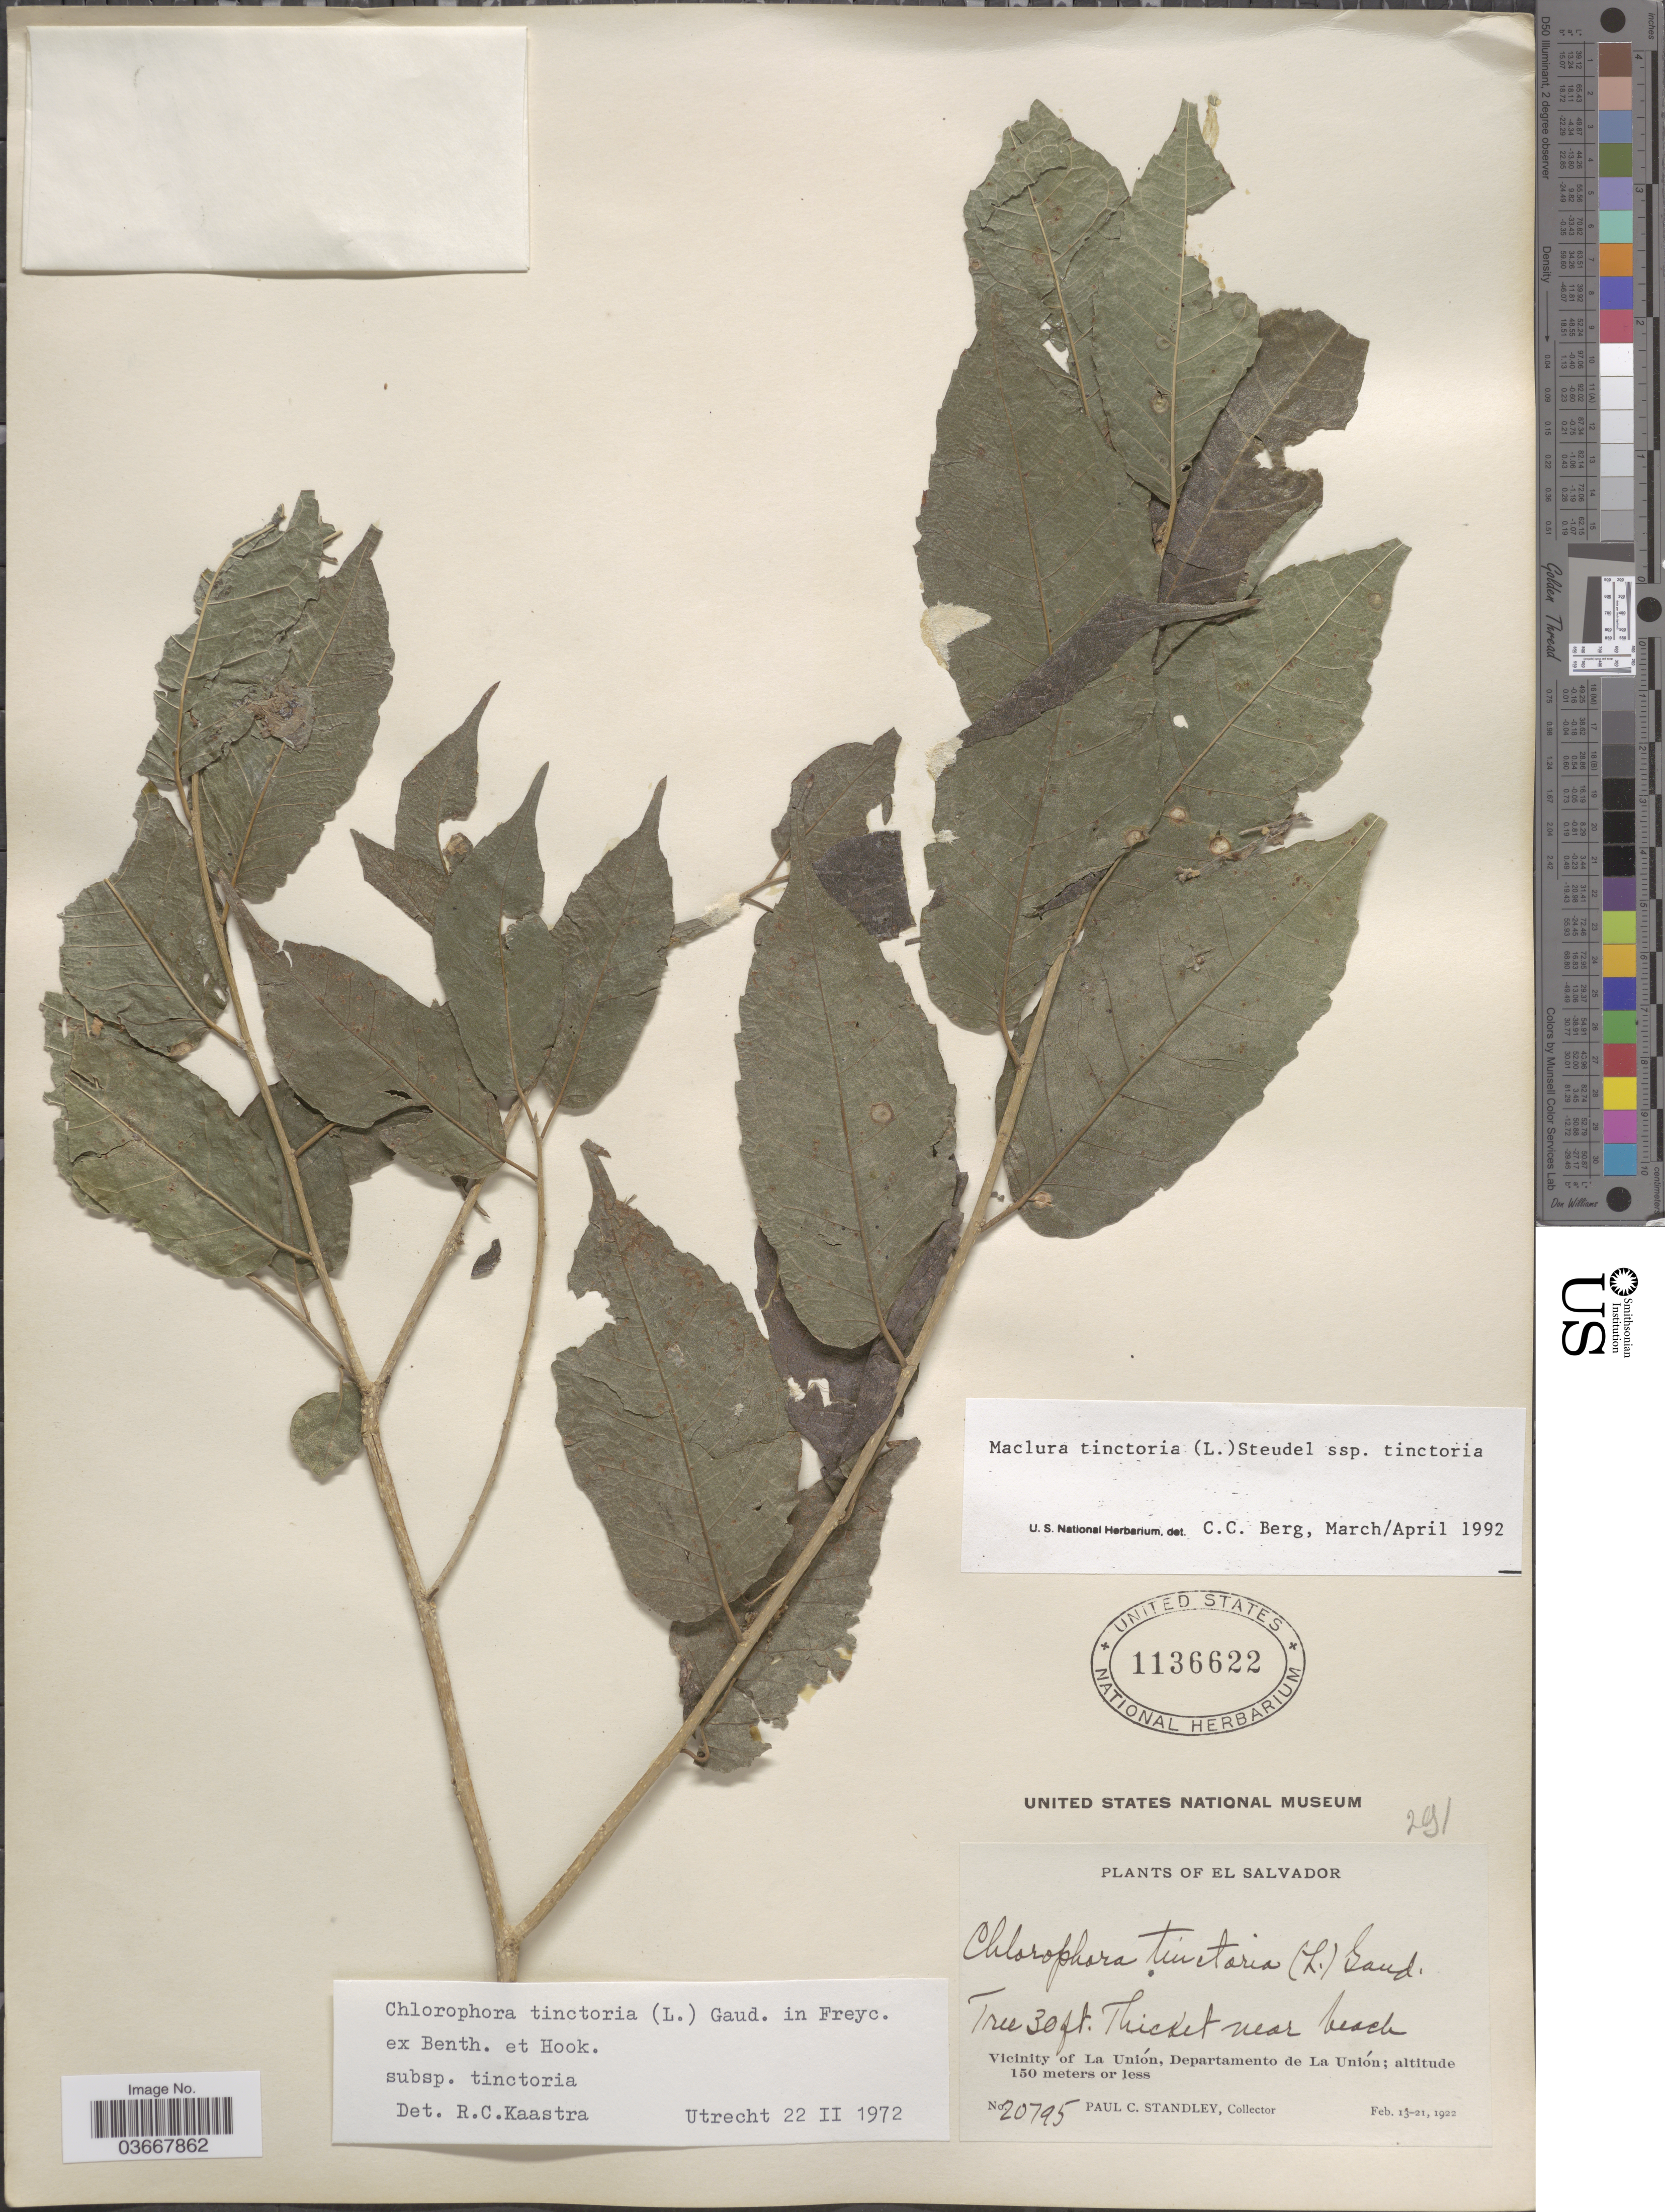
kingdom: Plantae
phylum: Tracheophyta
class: Magnoliopsida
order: Rosales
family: Moraceae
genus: Maclura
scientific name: Maclura tinctoria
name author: (L.) D. Don ex Steud.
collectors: P. C. Standley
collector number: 20795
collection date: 1922-02-13/1922-02-21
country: El Salvador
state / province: La Union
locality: Vicinity of La Unión, Departamento de La Unión.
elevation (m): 150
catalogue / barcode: US 1136622